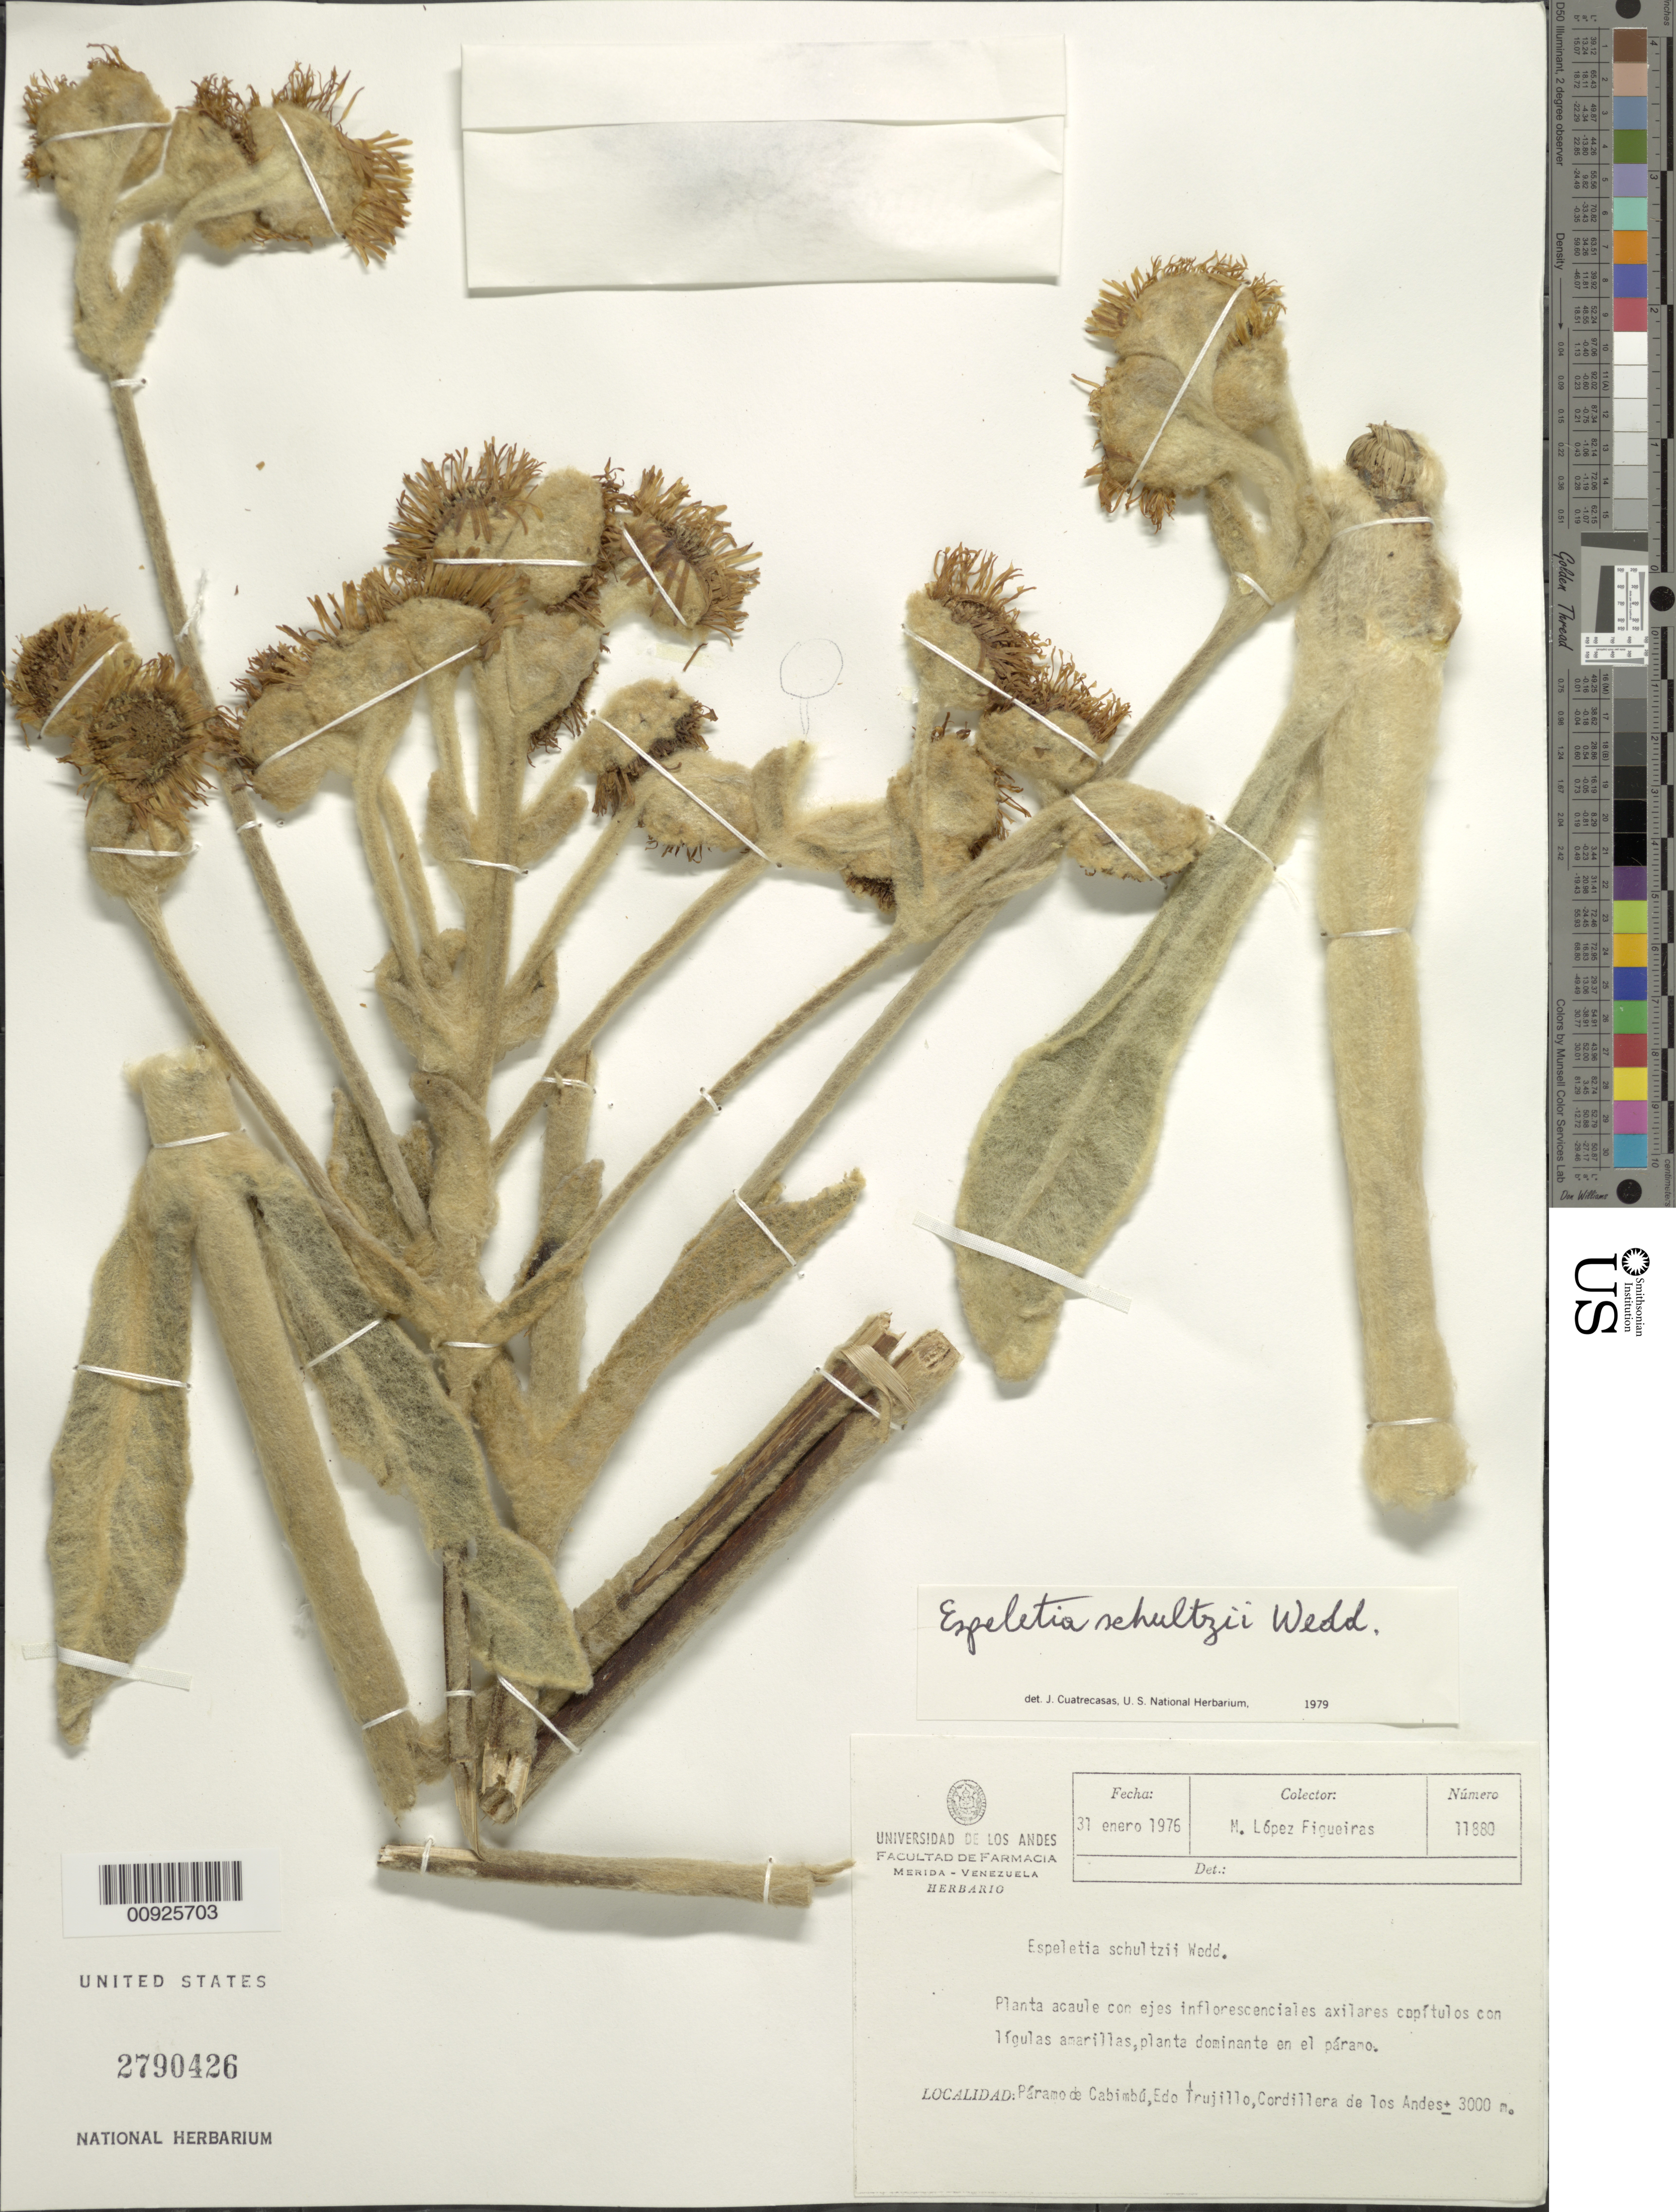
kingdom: Plantae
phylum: Tracheophyta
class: Magnoliopsida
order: Asterales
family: Asteraceae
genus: Espeletia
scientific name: Espeletia schultzii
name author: Wedd.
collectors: M. López Figueiras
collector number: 11880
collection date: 1976-01-31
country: Venezuela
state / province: Trujillo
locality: Páramo de Cabimbú. Páramo de Cabimbú, Cordillera de los Andes.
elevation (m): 3000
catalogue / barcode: US 2790426